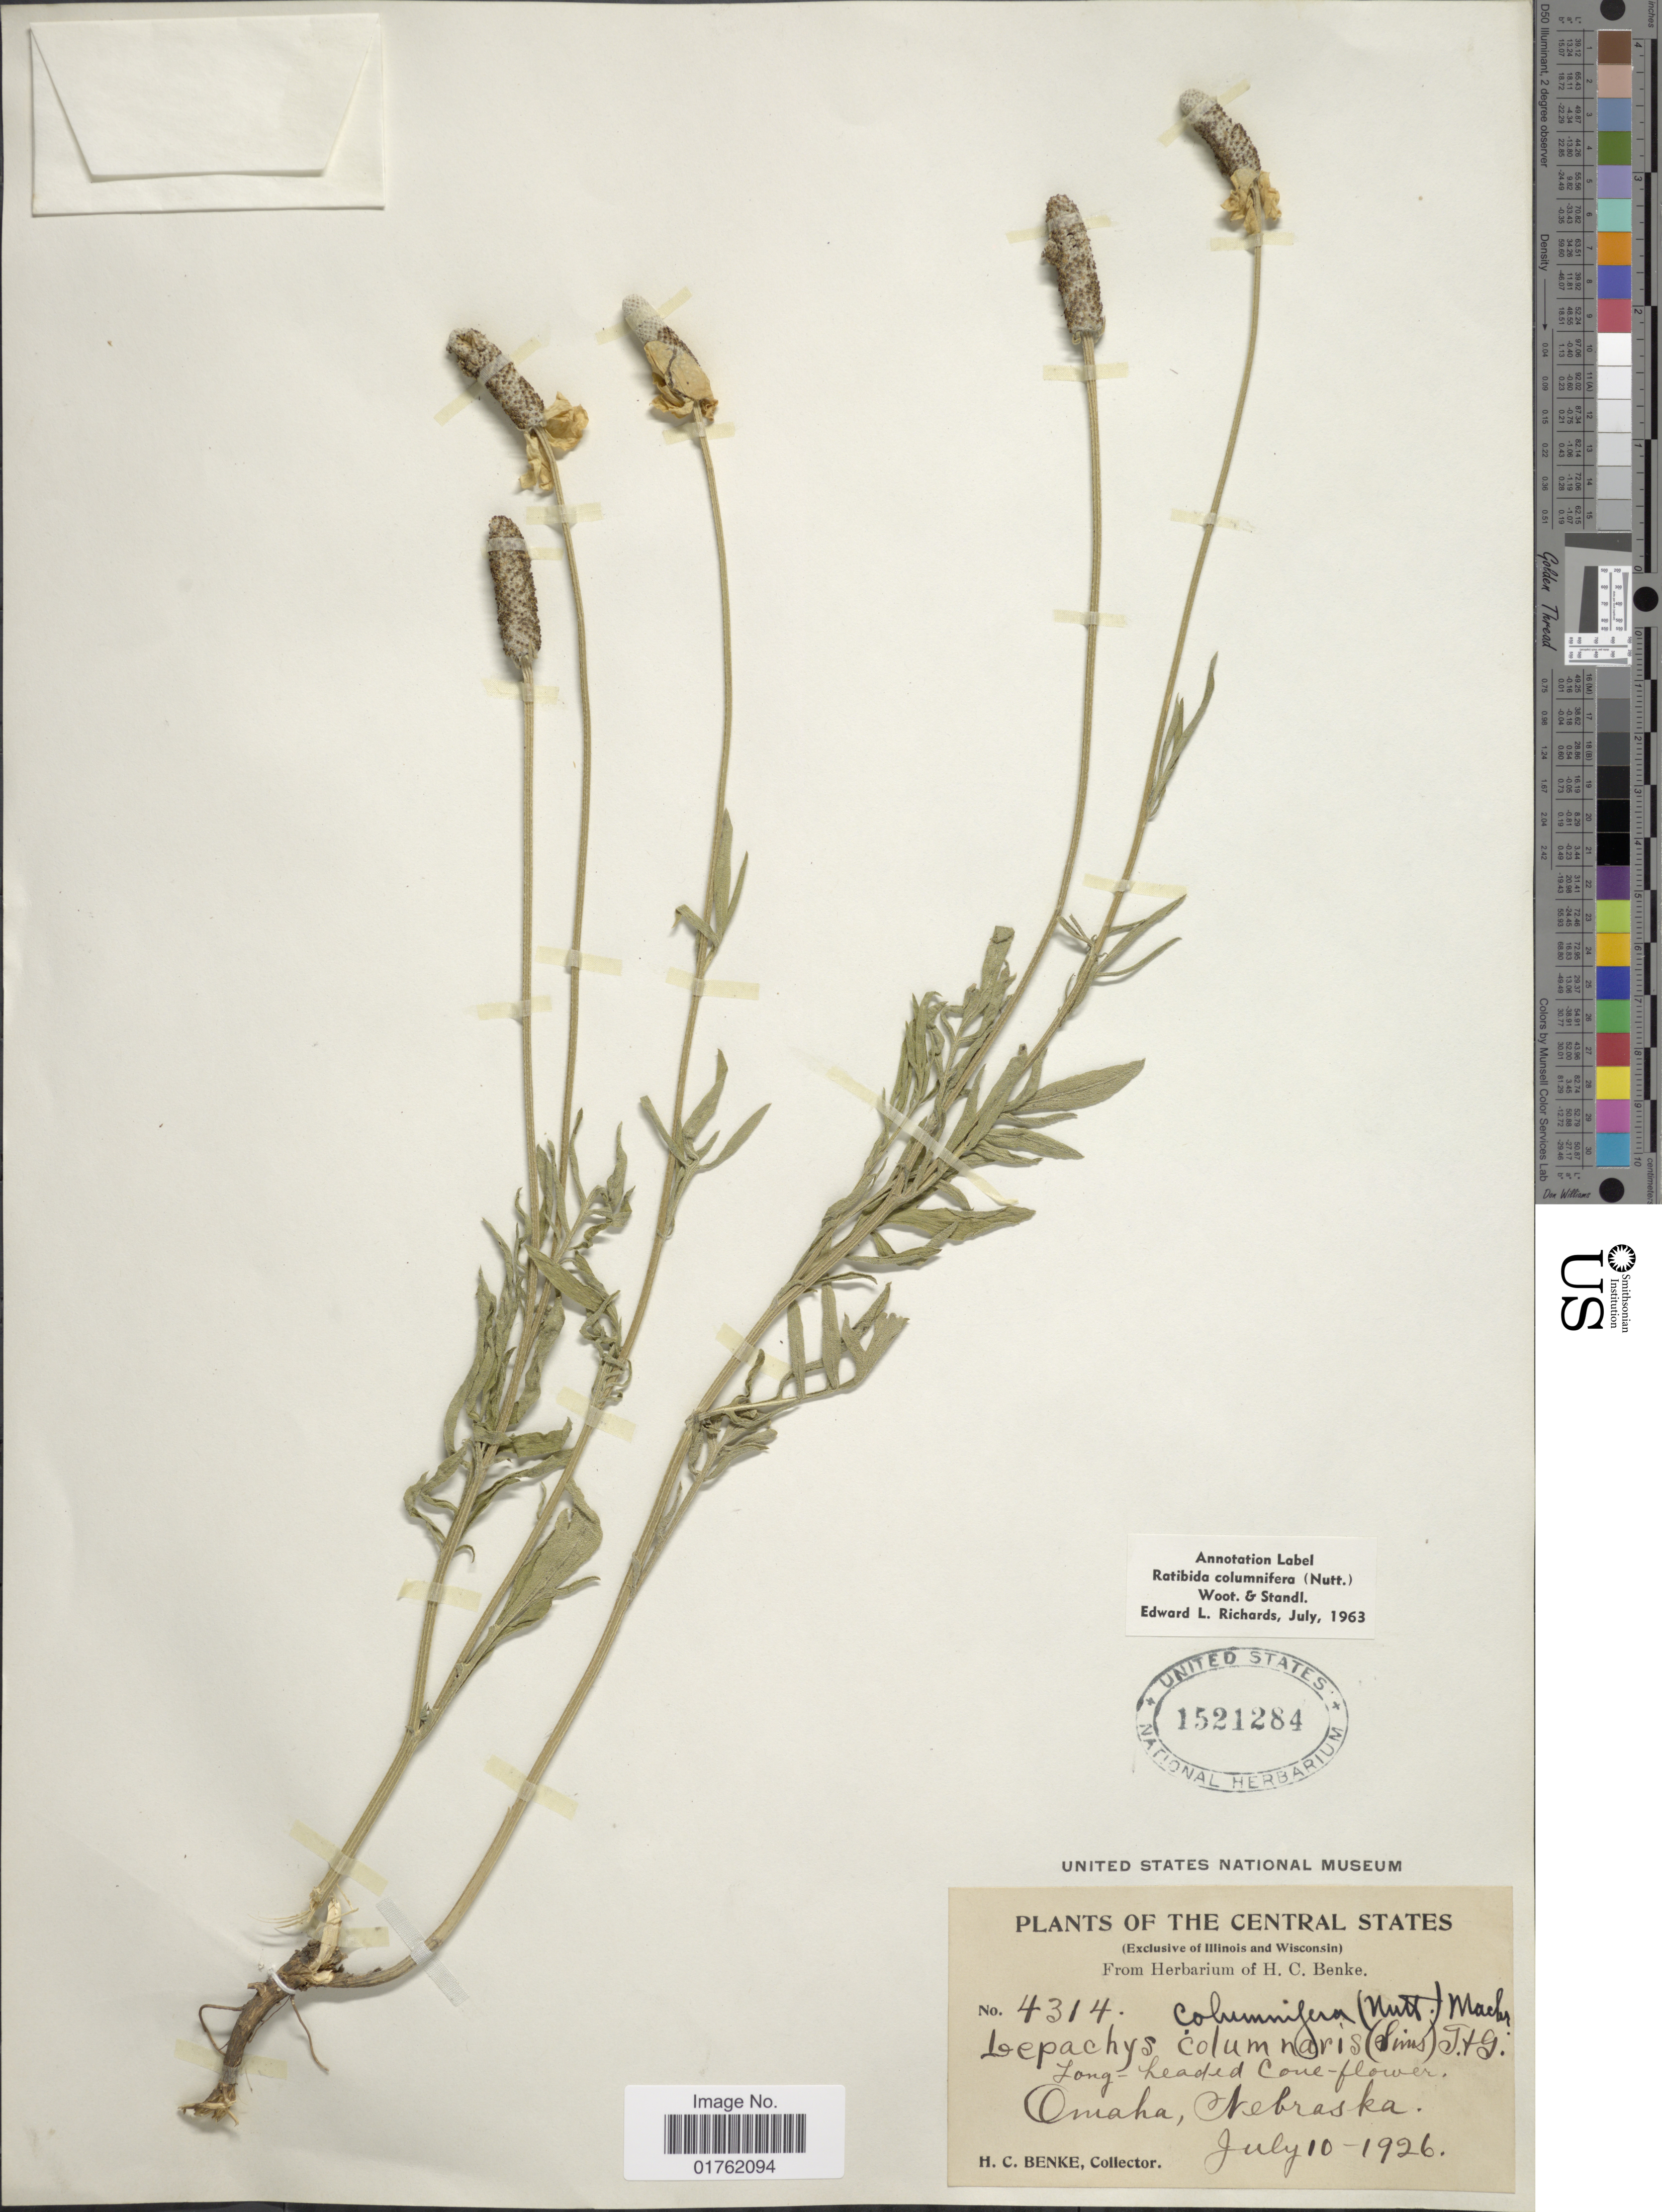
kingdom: Plantae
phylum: Tracheophyta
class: Magnoliopsida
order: Asterales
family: Asteraceae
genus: Ratibida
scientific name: Ratibida columnaris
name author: (Pursh) D. Don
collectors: H. Benke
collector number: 4314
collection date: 1926-07-10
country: United States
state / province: Nebraska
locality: The Central States, Omaha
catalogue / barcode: US 1521284